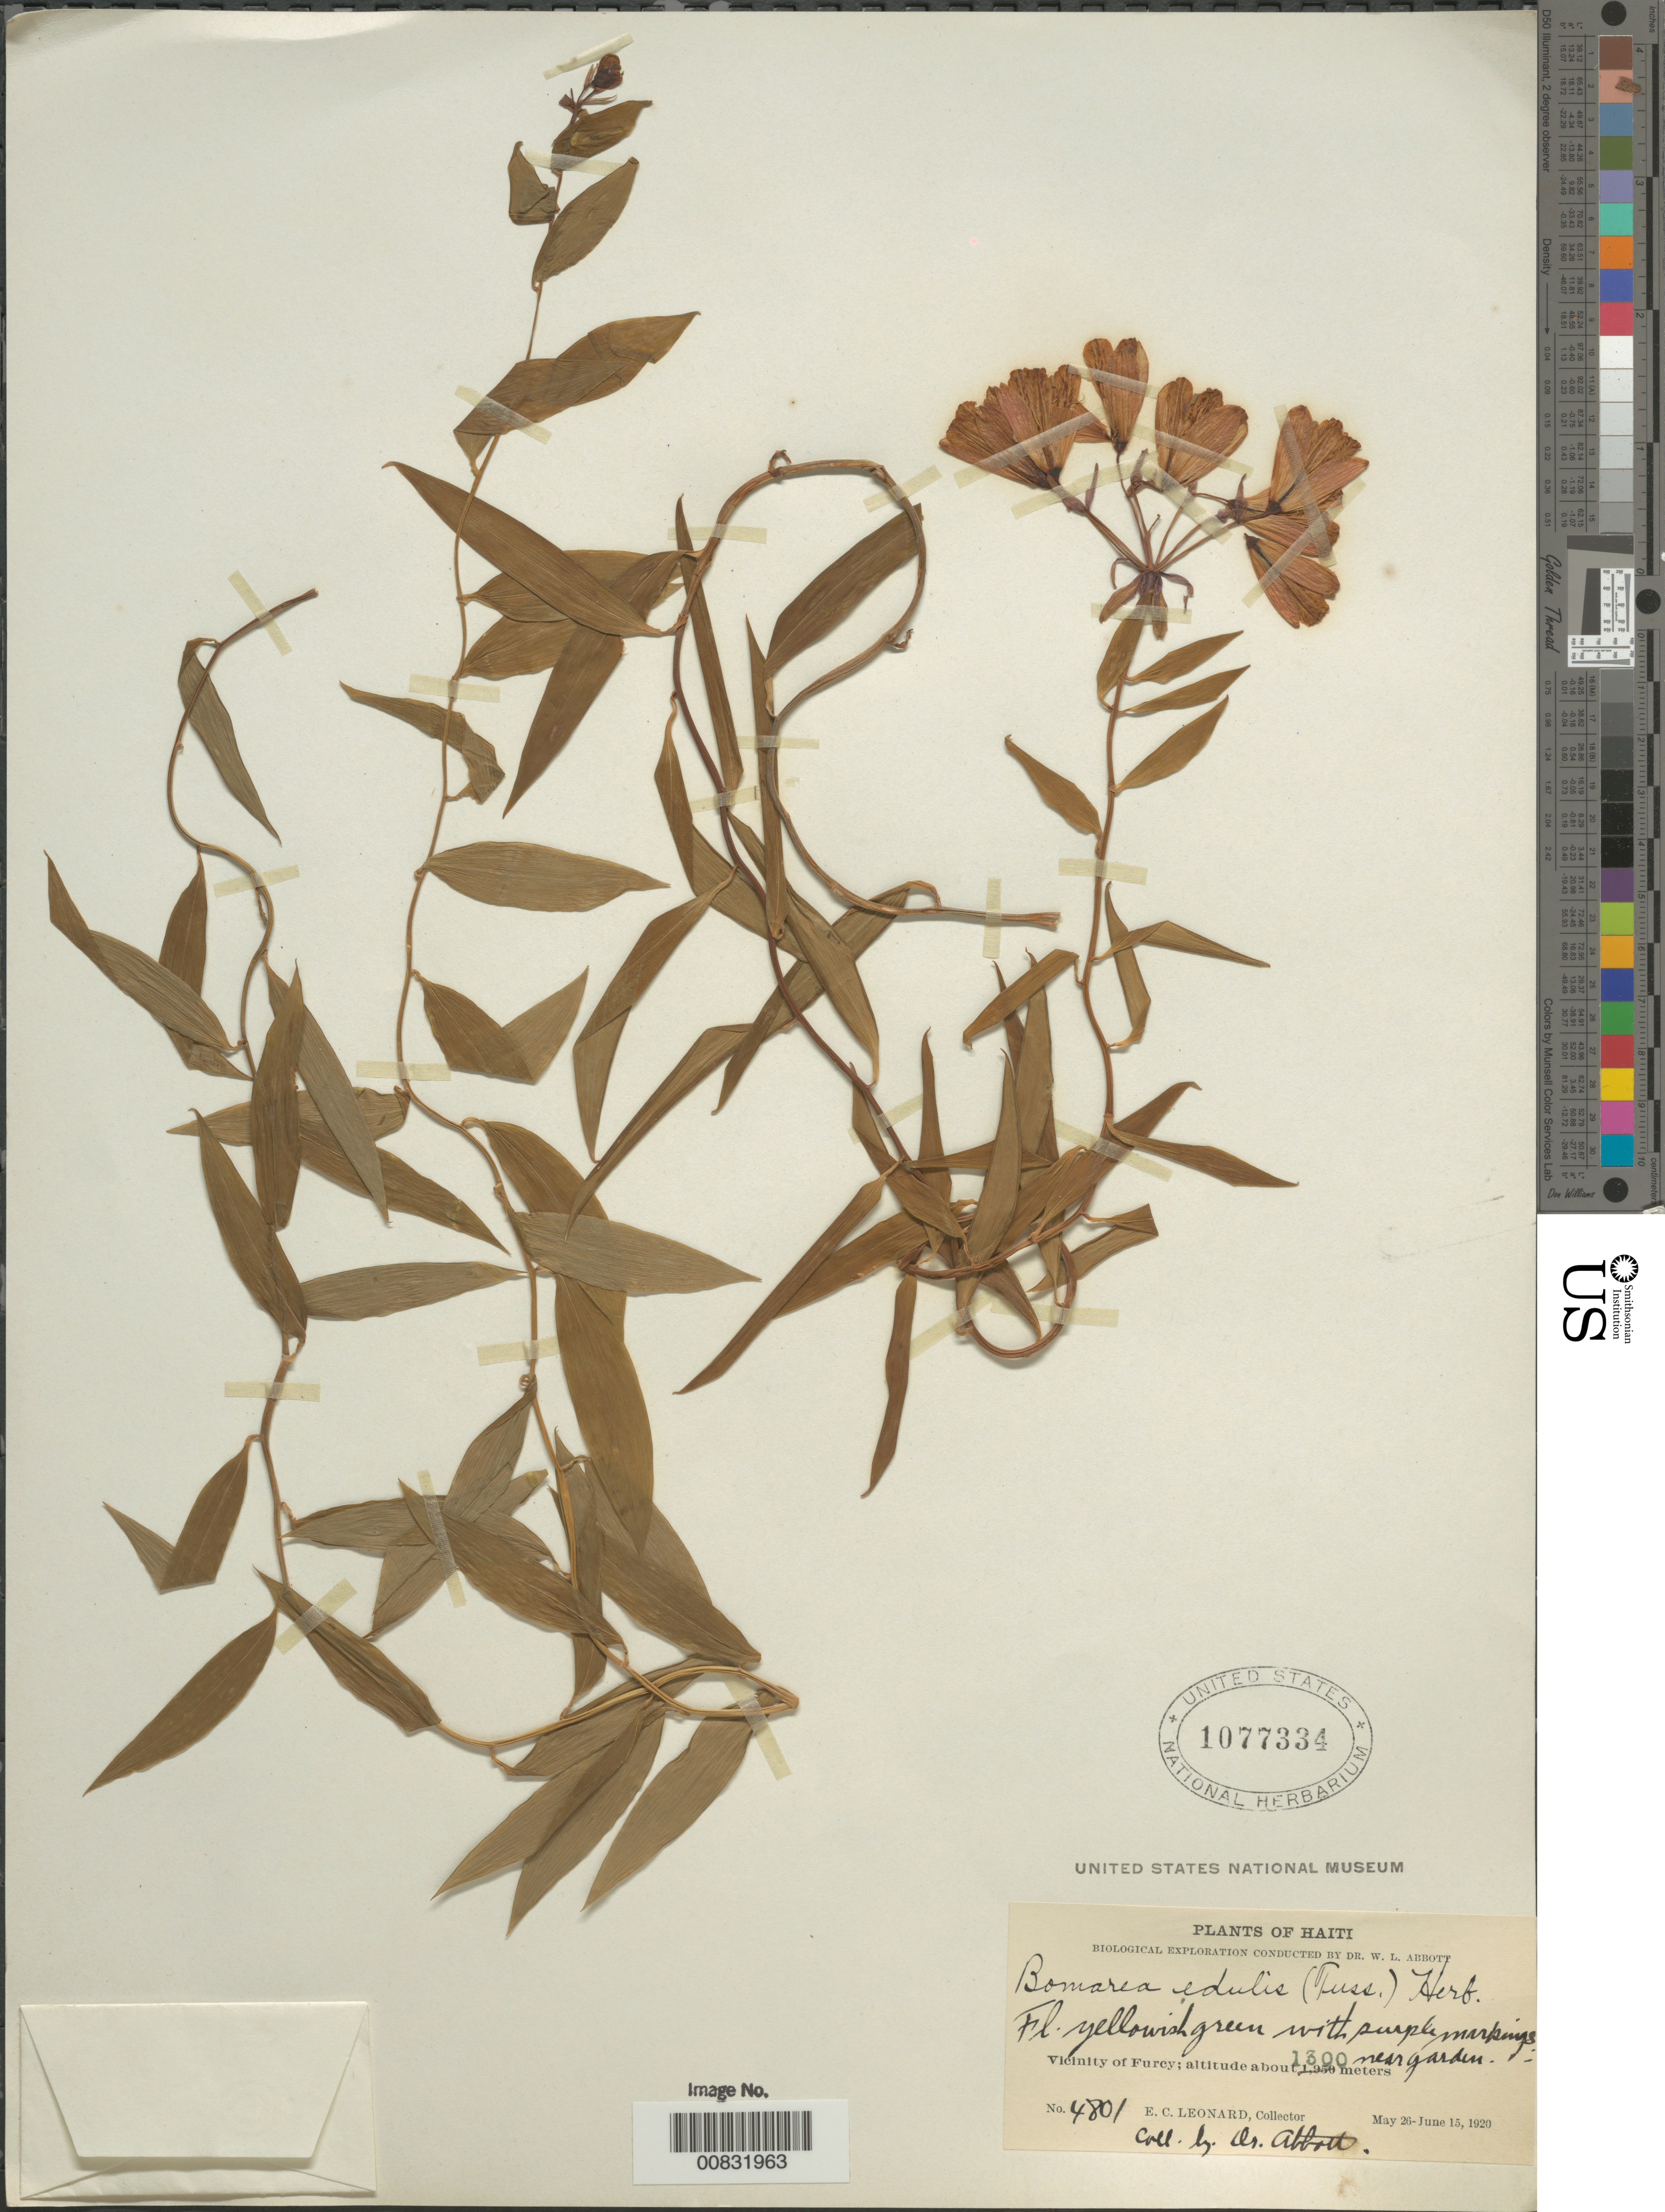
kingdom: Plantae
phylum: Tracheophyta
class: Liliopsida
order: Liliales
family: Alstroemeriaceae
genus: Bomarea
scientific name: Bomarea edulis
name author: (Tussac) Herb.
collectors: E. C. Leonard & W. L. Abbott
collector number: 4801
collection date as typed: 26 May 1920 to 15 Jun 1920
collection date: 1920-05-26/1920-06-15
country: Haiti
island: Hispaniola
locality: Vicinity of Furcy, near garden..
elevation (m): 1300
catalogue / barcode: US 1077334